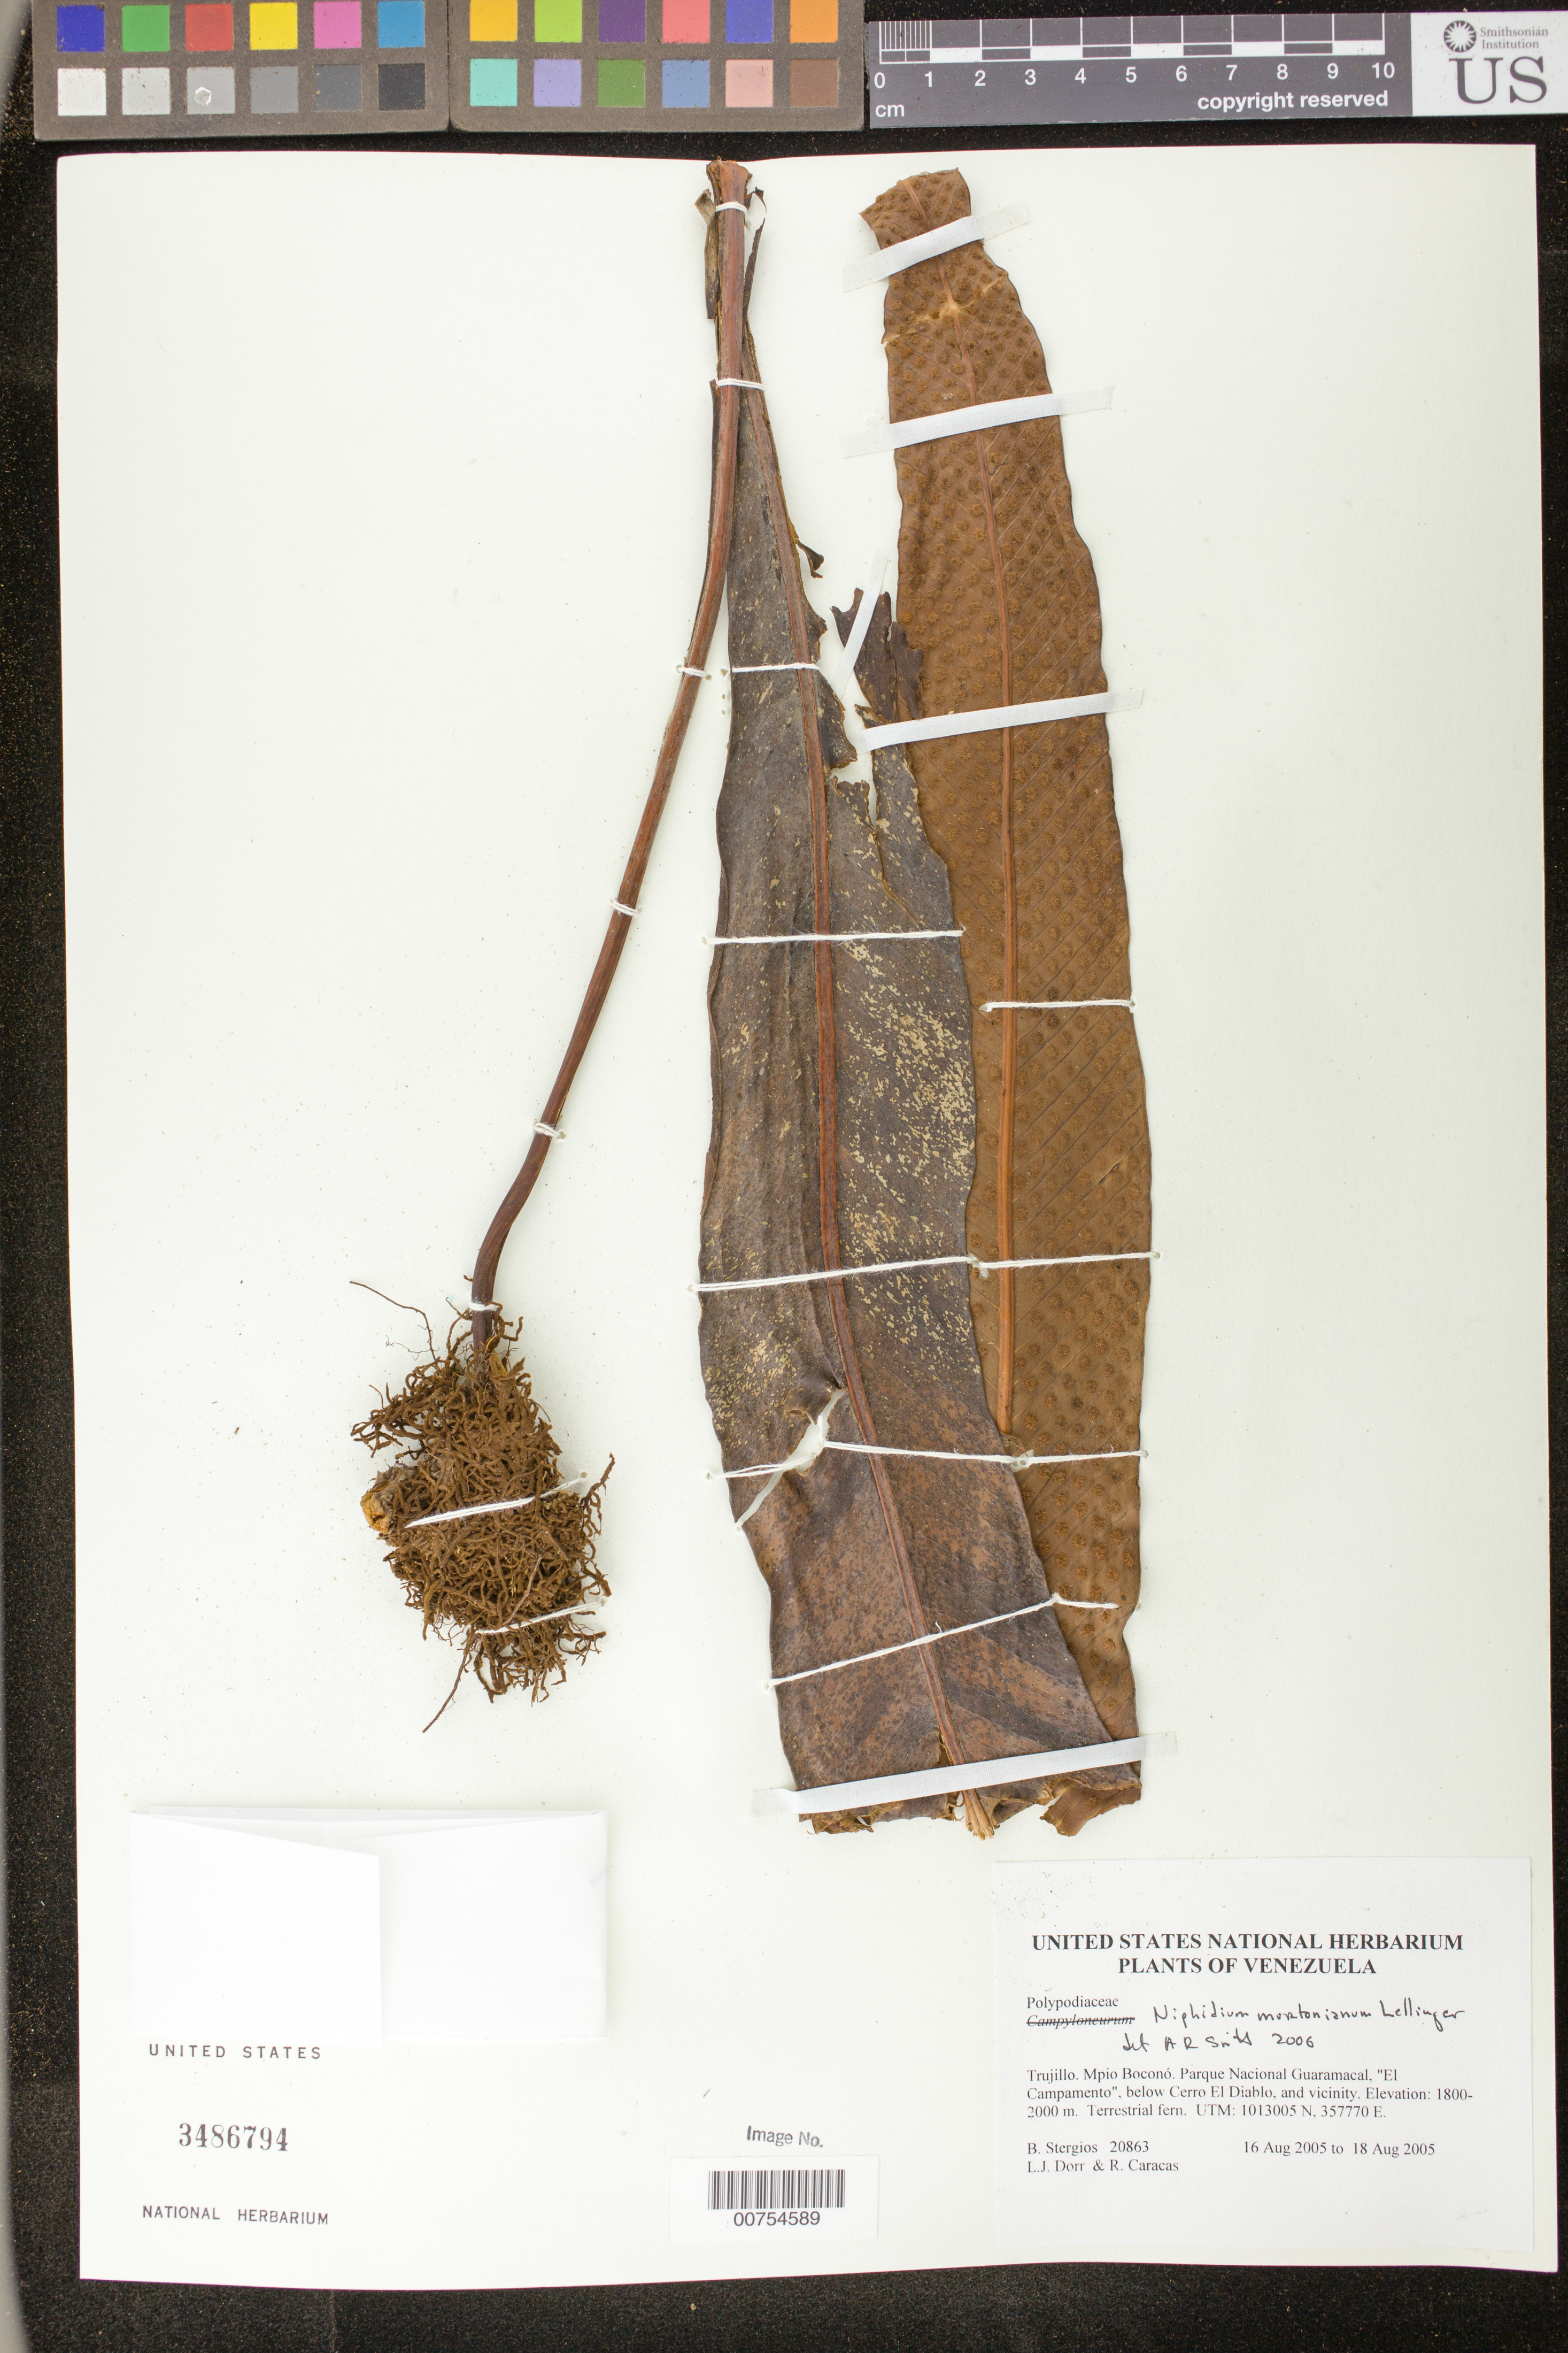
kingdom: Plantae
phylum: Tracheophyta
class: Polypodiopsida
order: Polypodiales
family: Polypodiaceae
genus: Niphidium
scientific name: Niphidium mortonianum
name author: Lellinger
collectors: B. G. Stergios, L. J. Dorr & R. Caracas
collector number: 20863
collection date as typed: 16 Aug 2005 to 18 Aug 2005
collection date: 2005-08-16/2005-08-18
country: Venezuela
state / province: Trujillo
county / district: Boconó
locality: Parque Nacional Guaramacal, "El Campamento", below Cerro El Diablo, and vicinity.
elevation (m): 1800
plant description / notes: PORT, US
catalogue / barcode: US 3486794